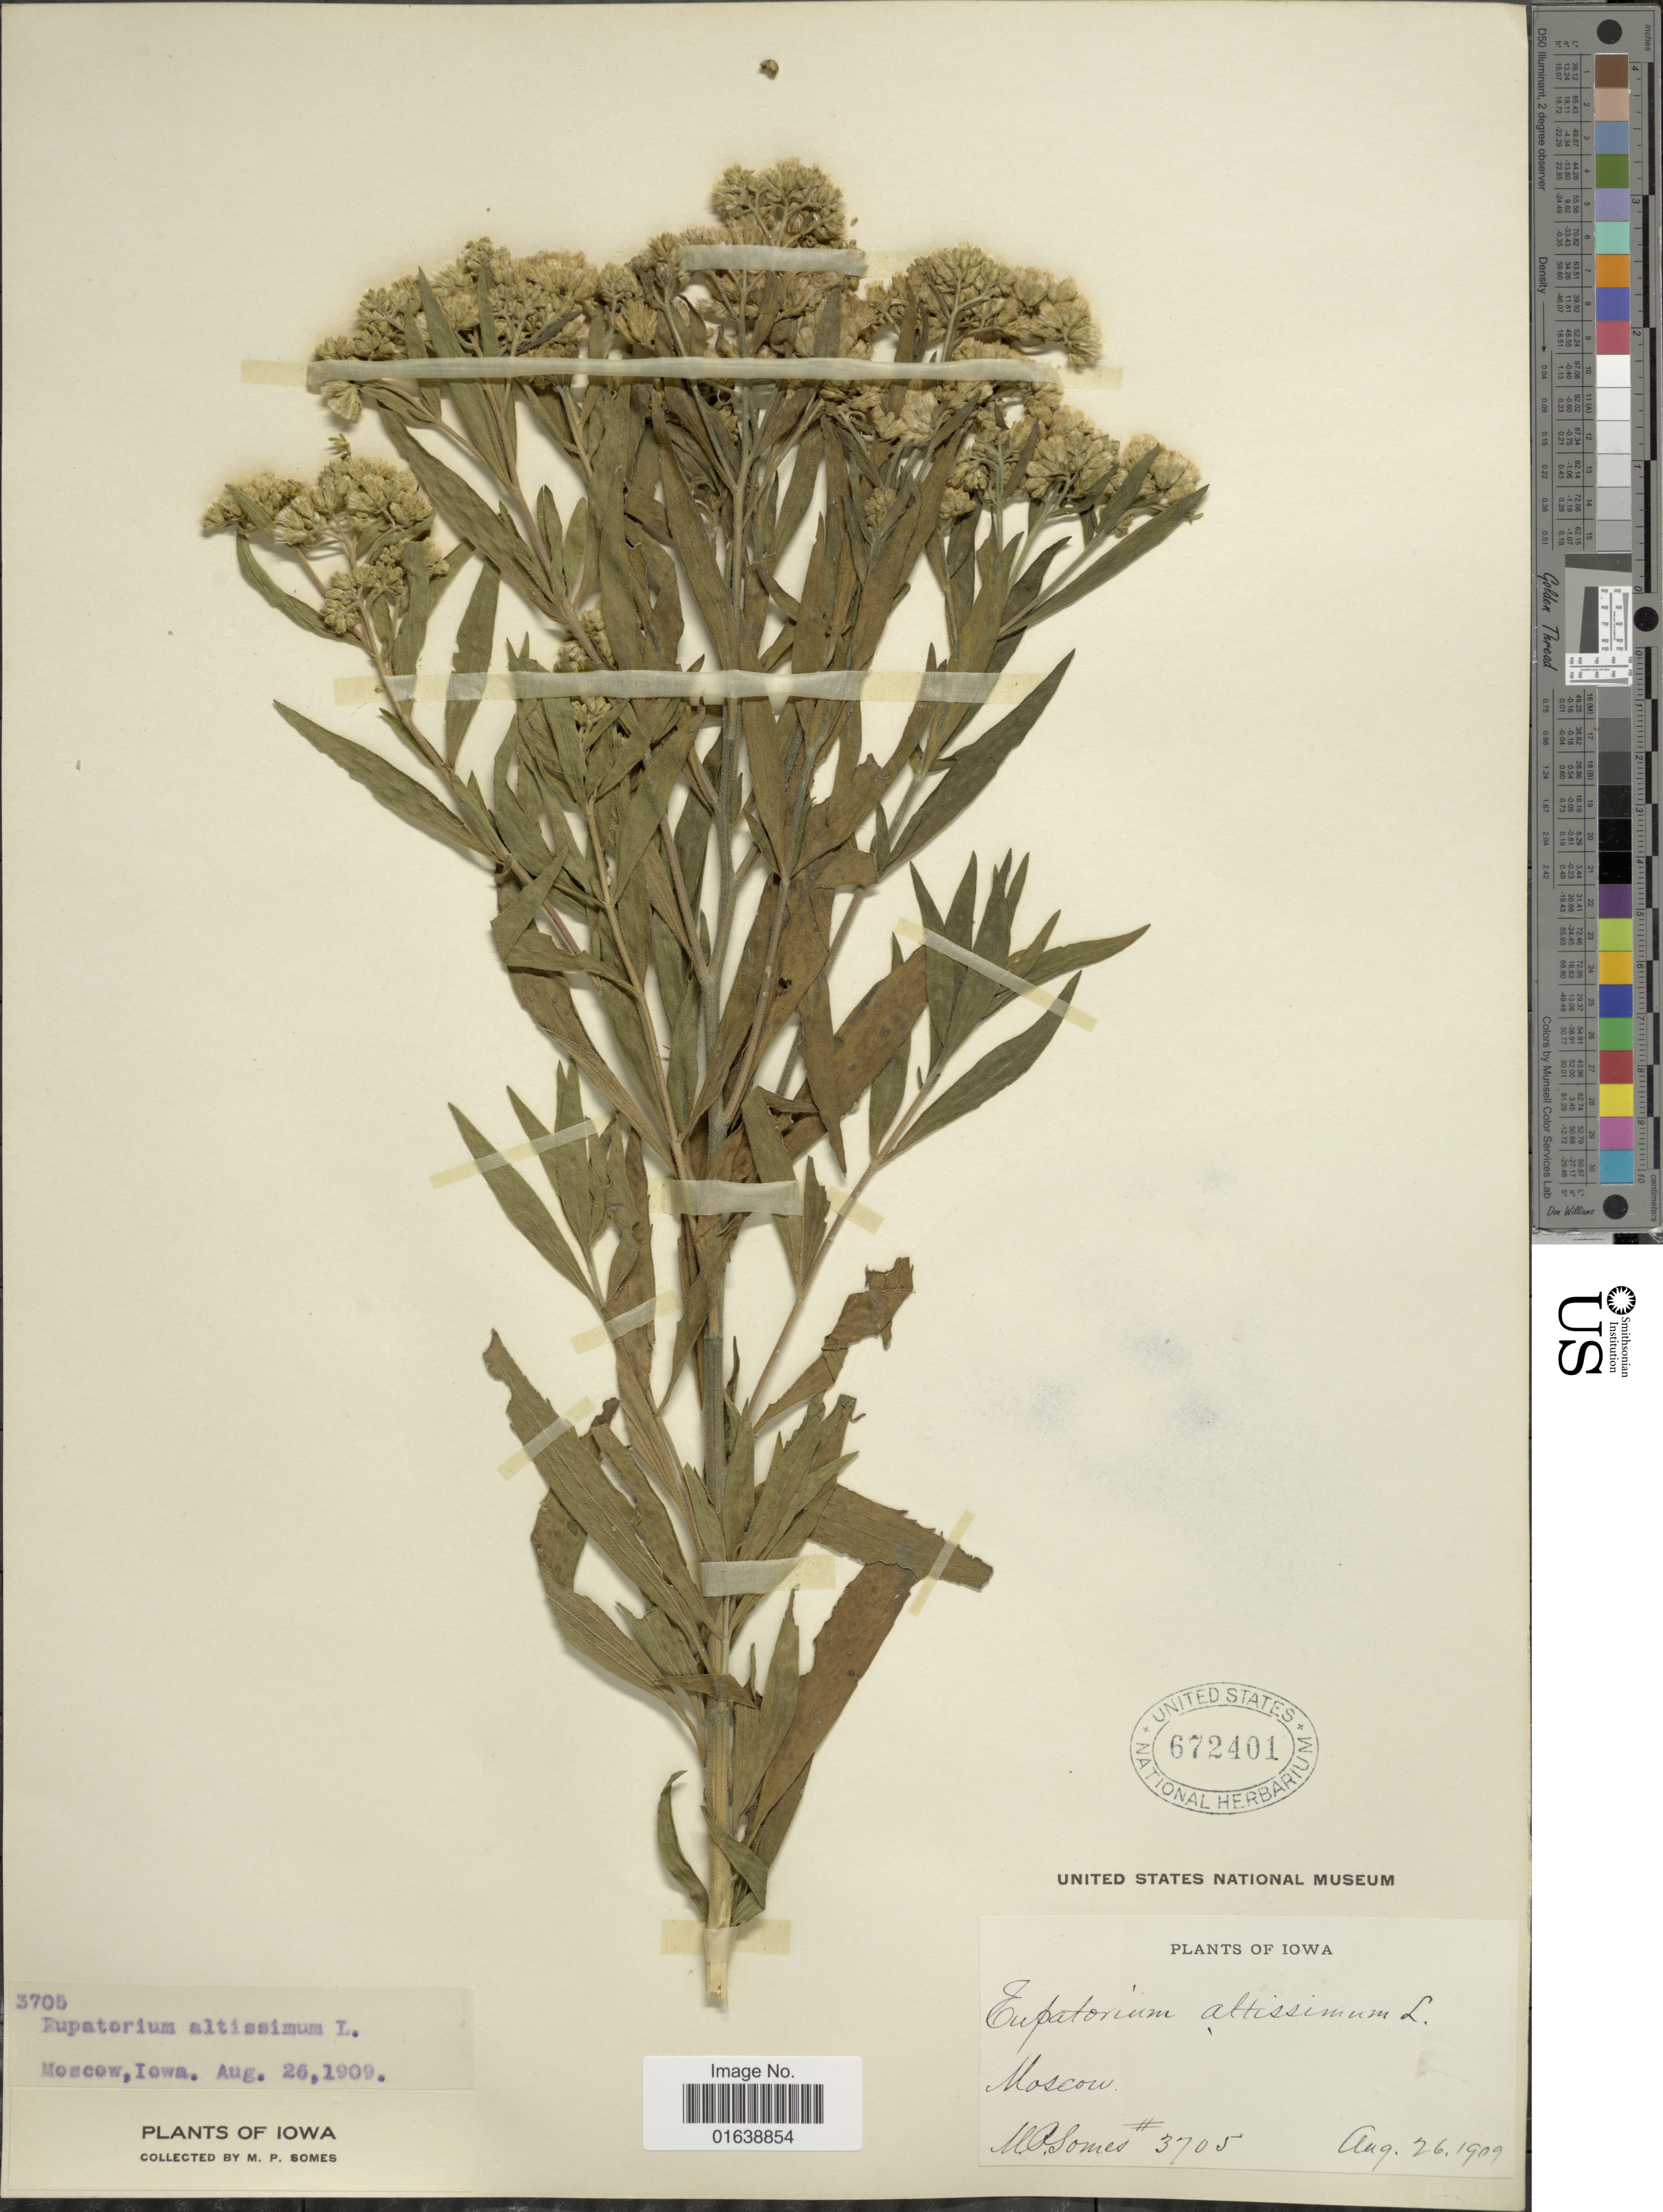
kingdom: Plantae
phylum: Tracheophyta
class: Magnoliopsida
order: Asterales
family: Asteraceae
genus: Eupatorium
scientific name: Eupatorium altissimum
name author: L.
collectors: M. Somes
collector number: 3705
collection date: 1909-08-26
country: United States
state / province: Iowa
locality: Iowa. Moscow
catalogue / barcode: US 672401